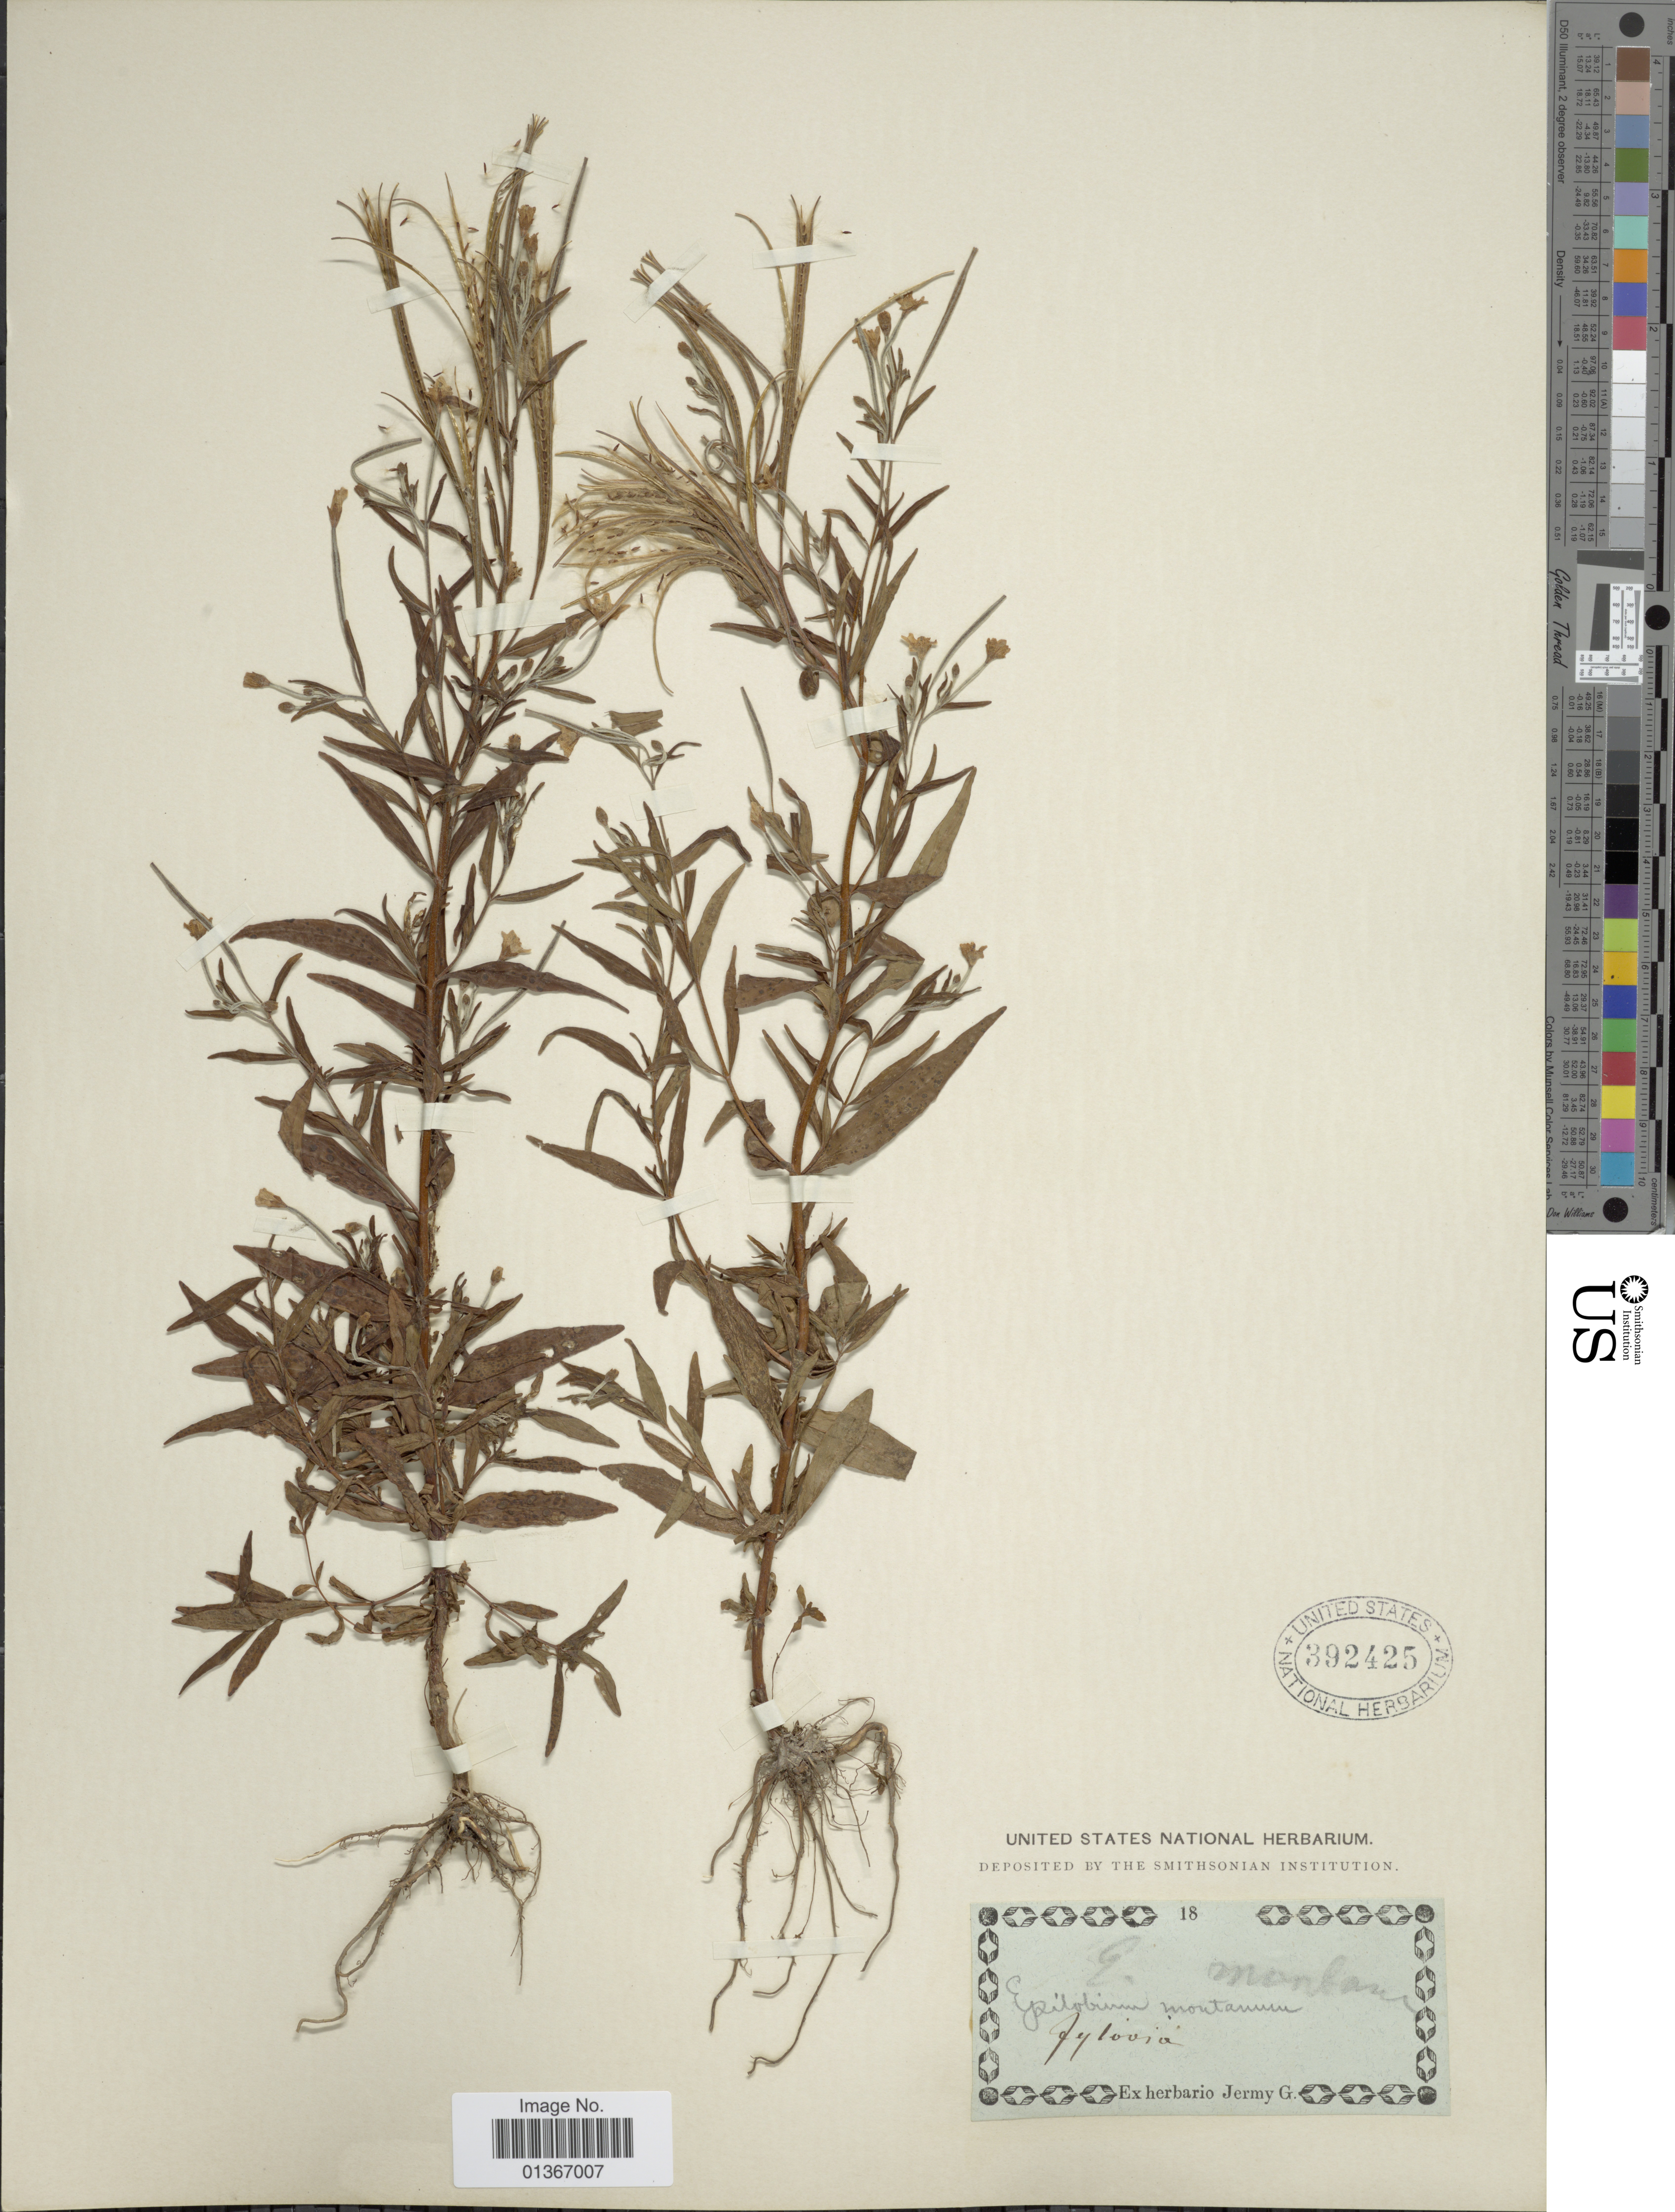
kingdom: Plantae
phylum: Tracheophyta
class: Magnoliopsida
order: Myrtales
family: Onagraceae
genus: Epilobium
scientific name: Epilobium montanum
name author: L.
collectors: ex herb. G. Jermy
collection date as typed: Transcribed d/m/y: //18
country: Switzerland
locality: Fylovia.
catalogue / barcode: US 392425